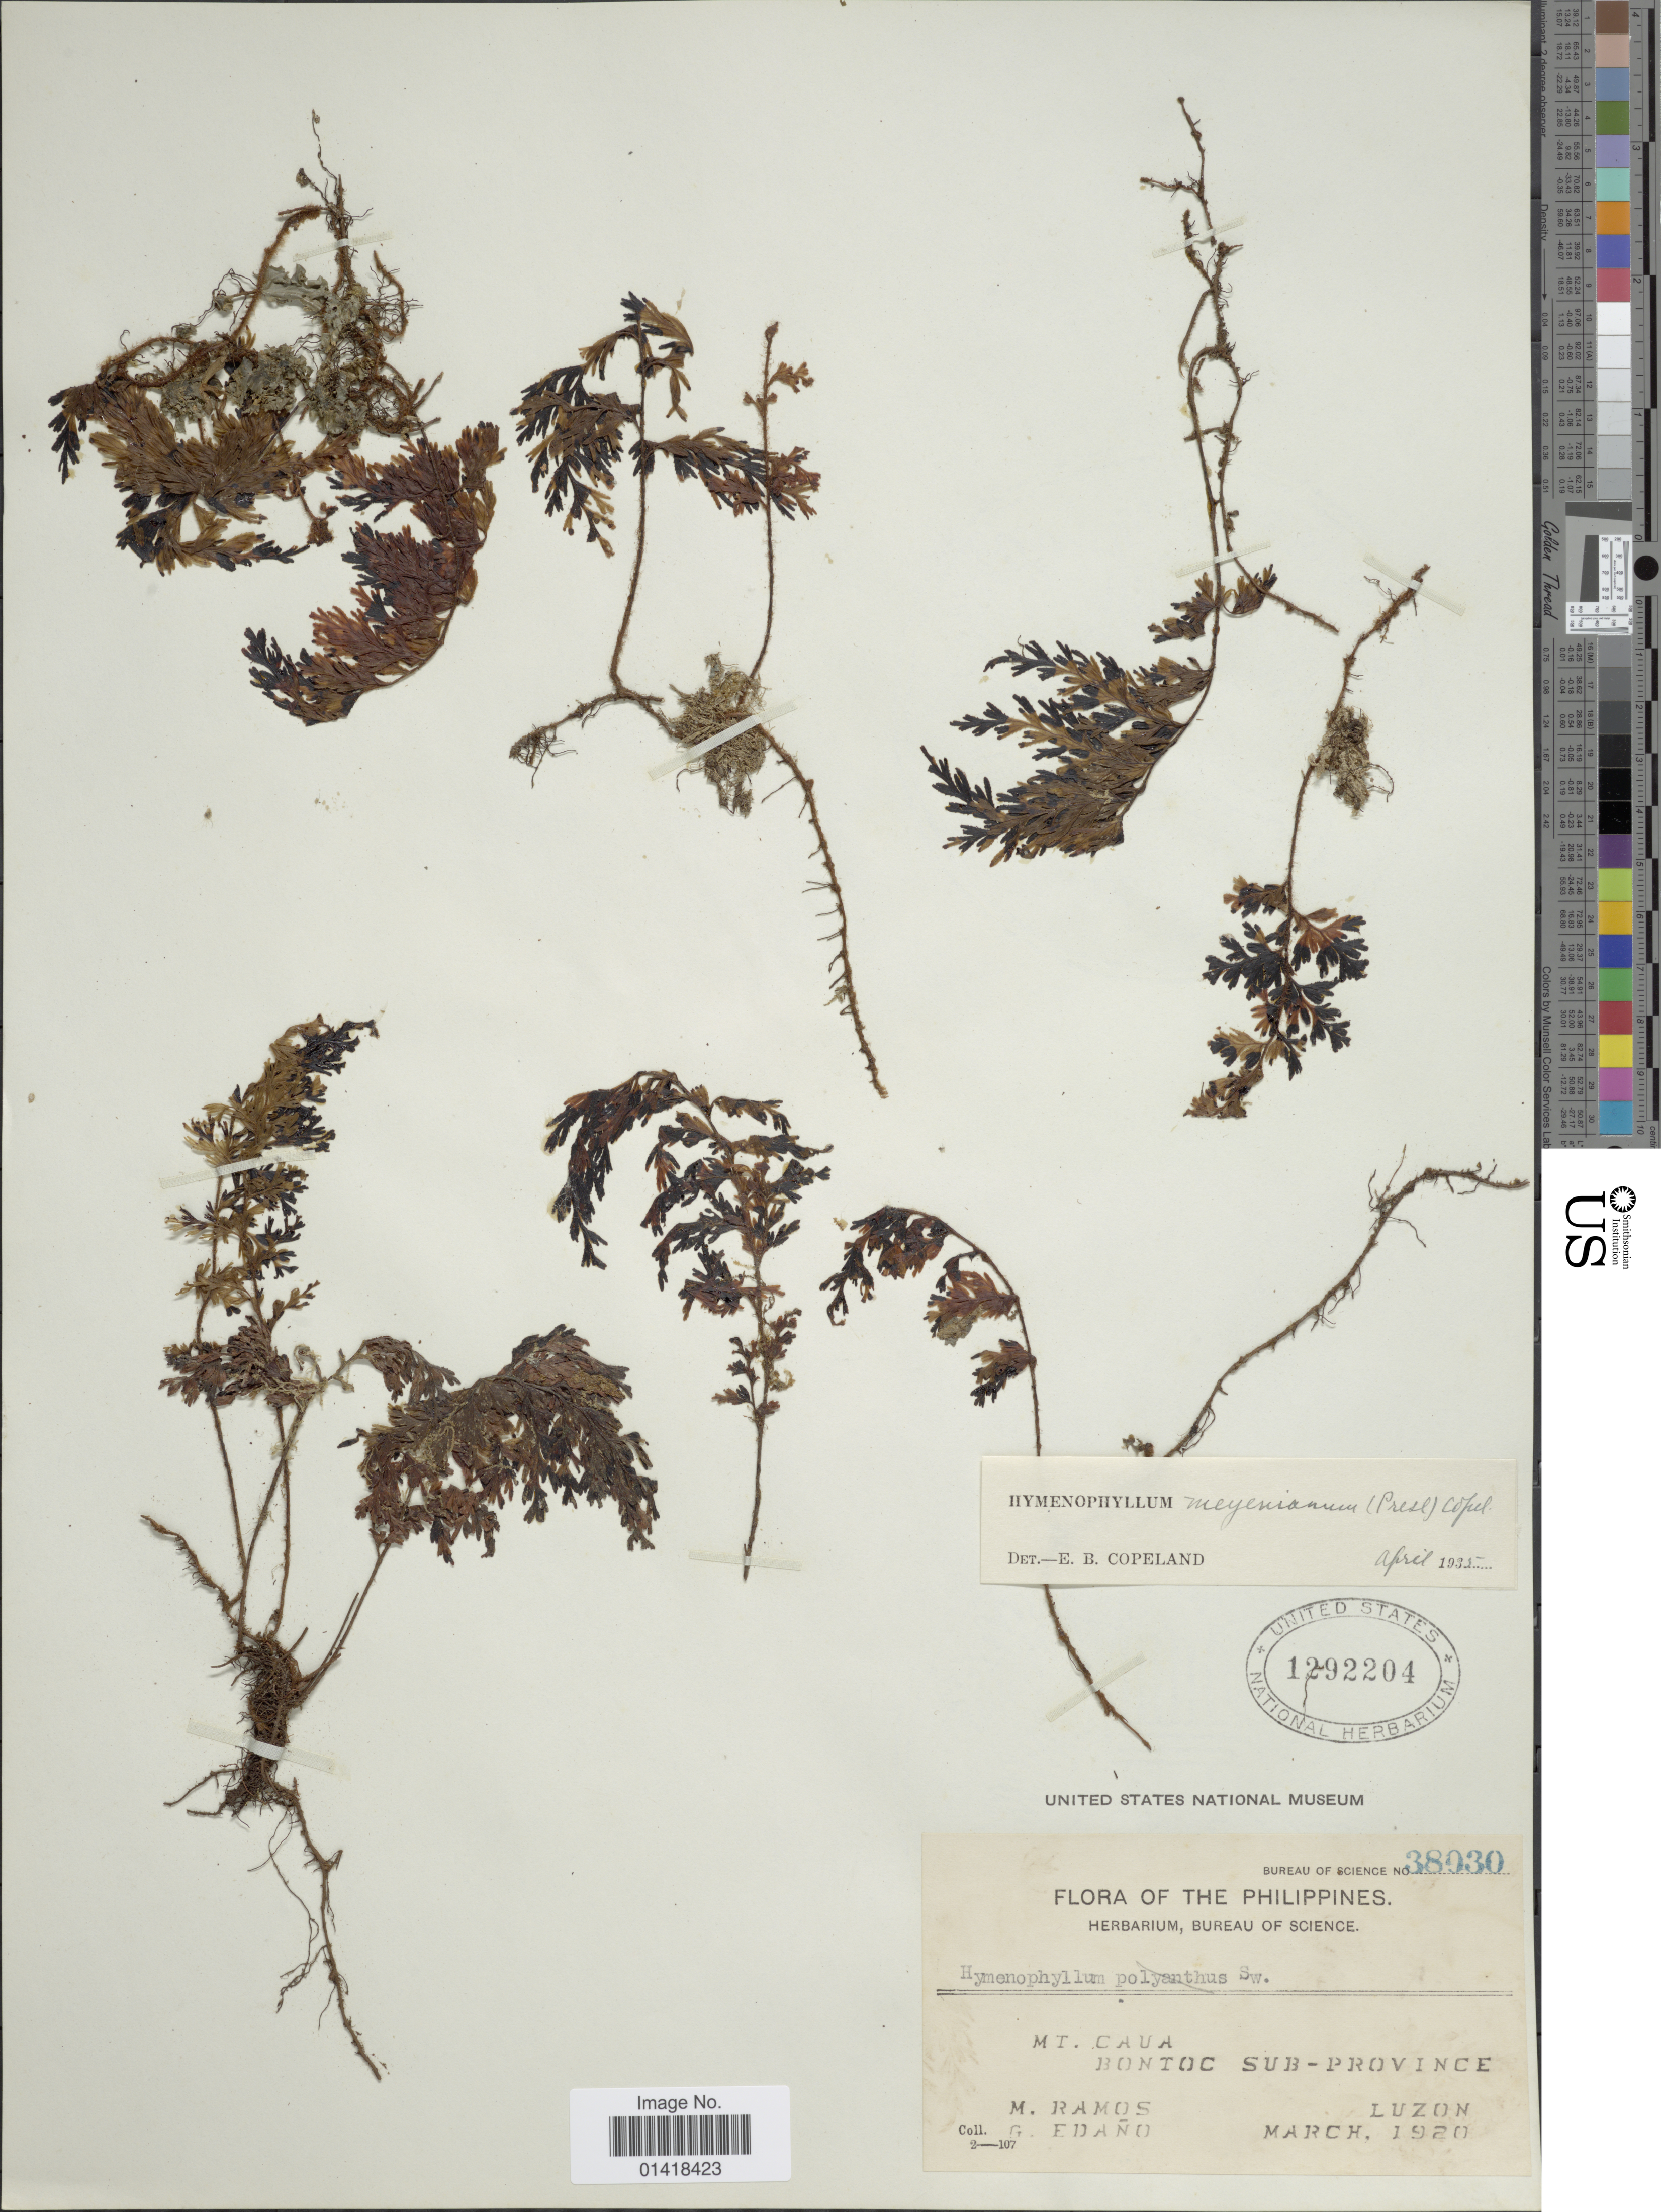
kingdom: Plantae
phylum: Tracheophyta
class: Polypodiopsida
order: Hymenophyllales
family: Hymenophyllaceae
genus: Hymenophyllum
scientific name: Hymenophyllum meyenianum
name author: (C. Presl) Copel.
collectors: M. Ramos & G. Edaño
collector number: Bureau of Science 38030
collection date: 1920-03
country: Philippines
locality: The Philippines. Mt Caua. Bontoc Sub-Province. Luzon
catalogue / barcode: US 1292204